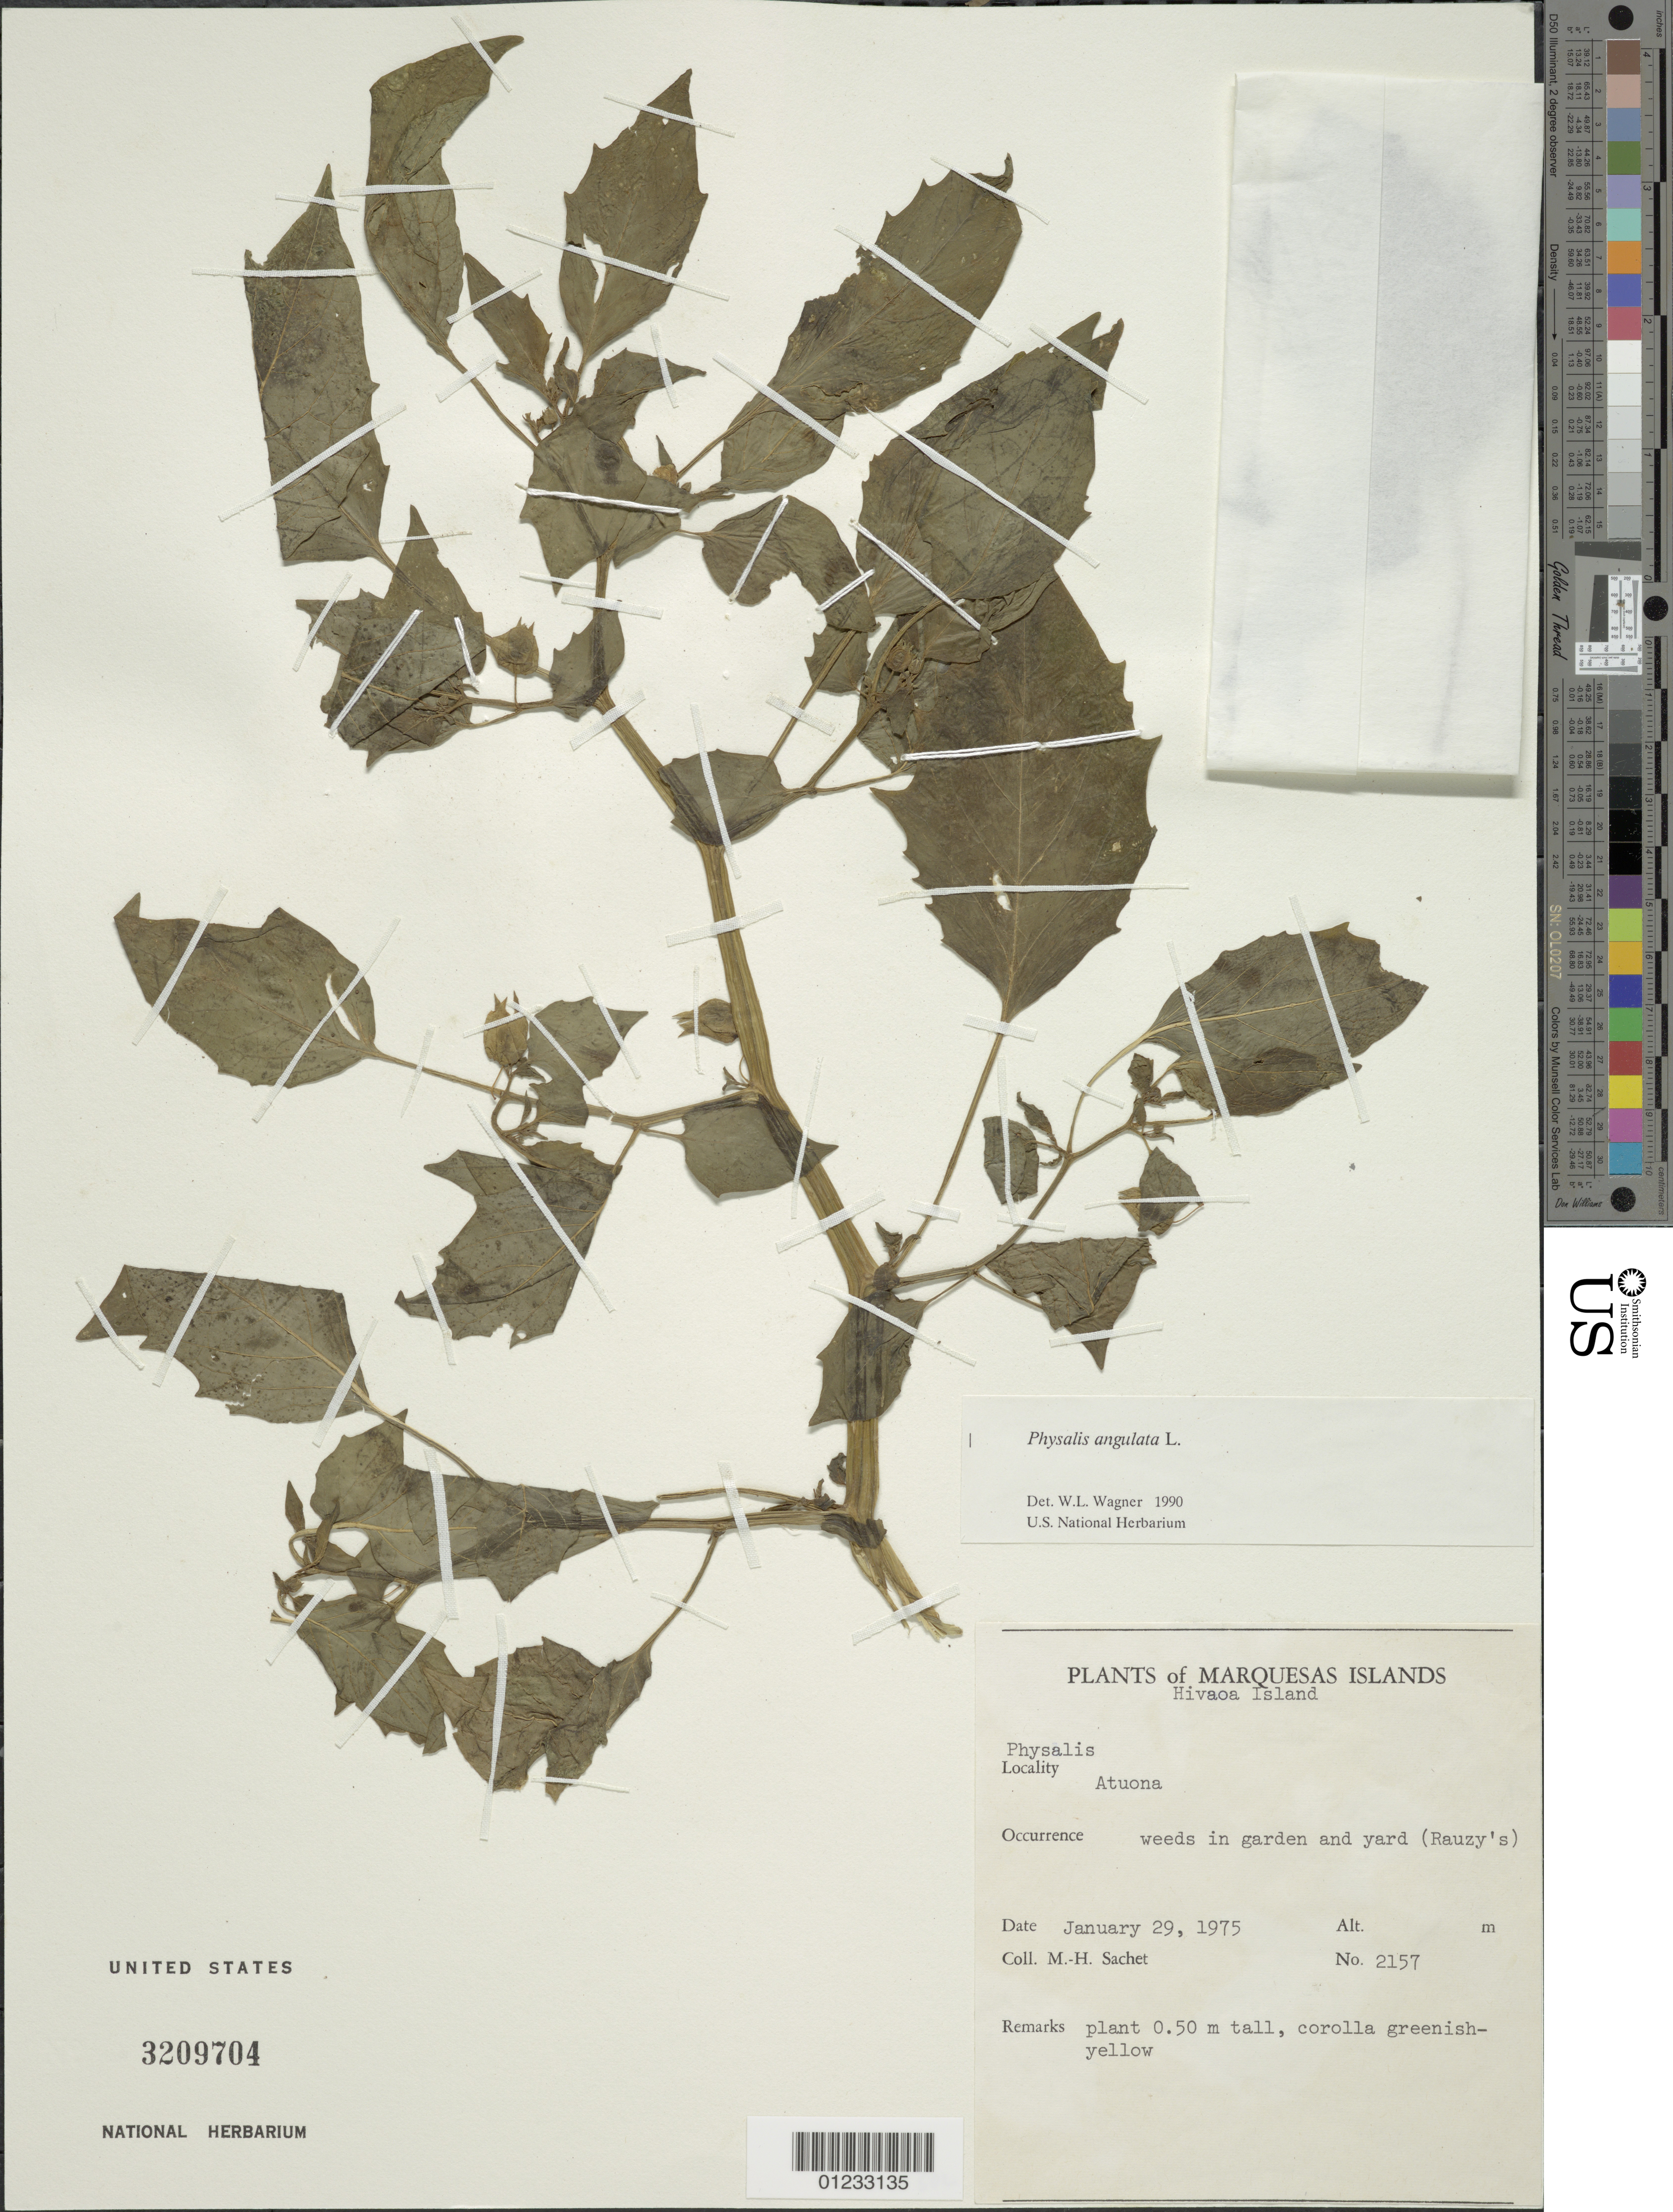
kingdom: Plantae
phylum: Tracheophyta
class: Magnoliopsida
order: Solanales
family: Solanaceae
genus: Physalis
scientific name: Physalis angulata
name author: L.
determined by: Wagner, W. L., (BOT), Smithsonian Institution - National Museum of Natural History (UNITED STATES)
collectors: M.-H. Sachet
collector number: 2157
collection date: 1975-01-29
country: French Polynesia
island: Hiva Oa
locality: Atuona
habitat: Weeds in yard and garden (Rauzy's)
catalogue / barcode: US 3209704